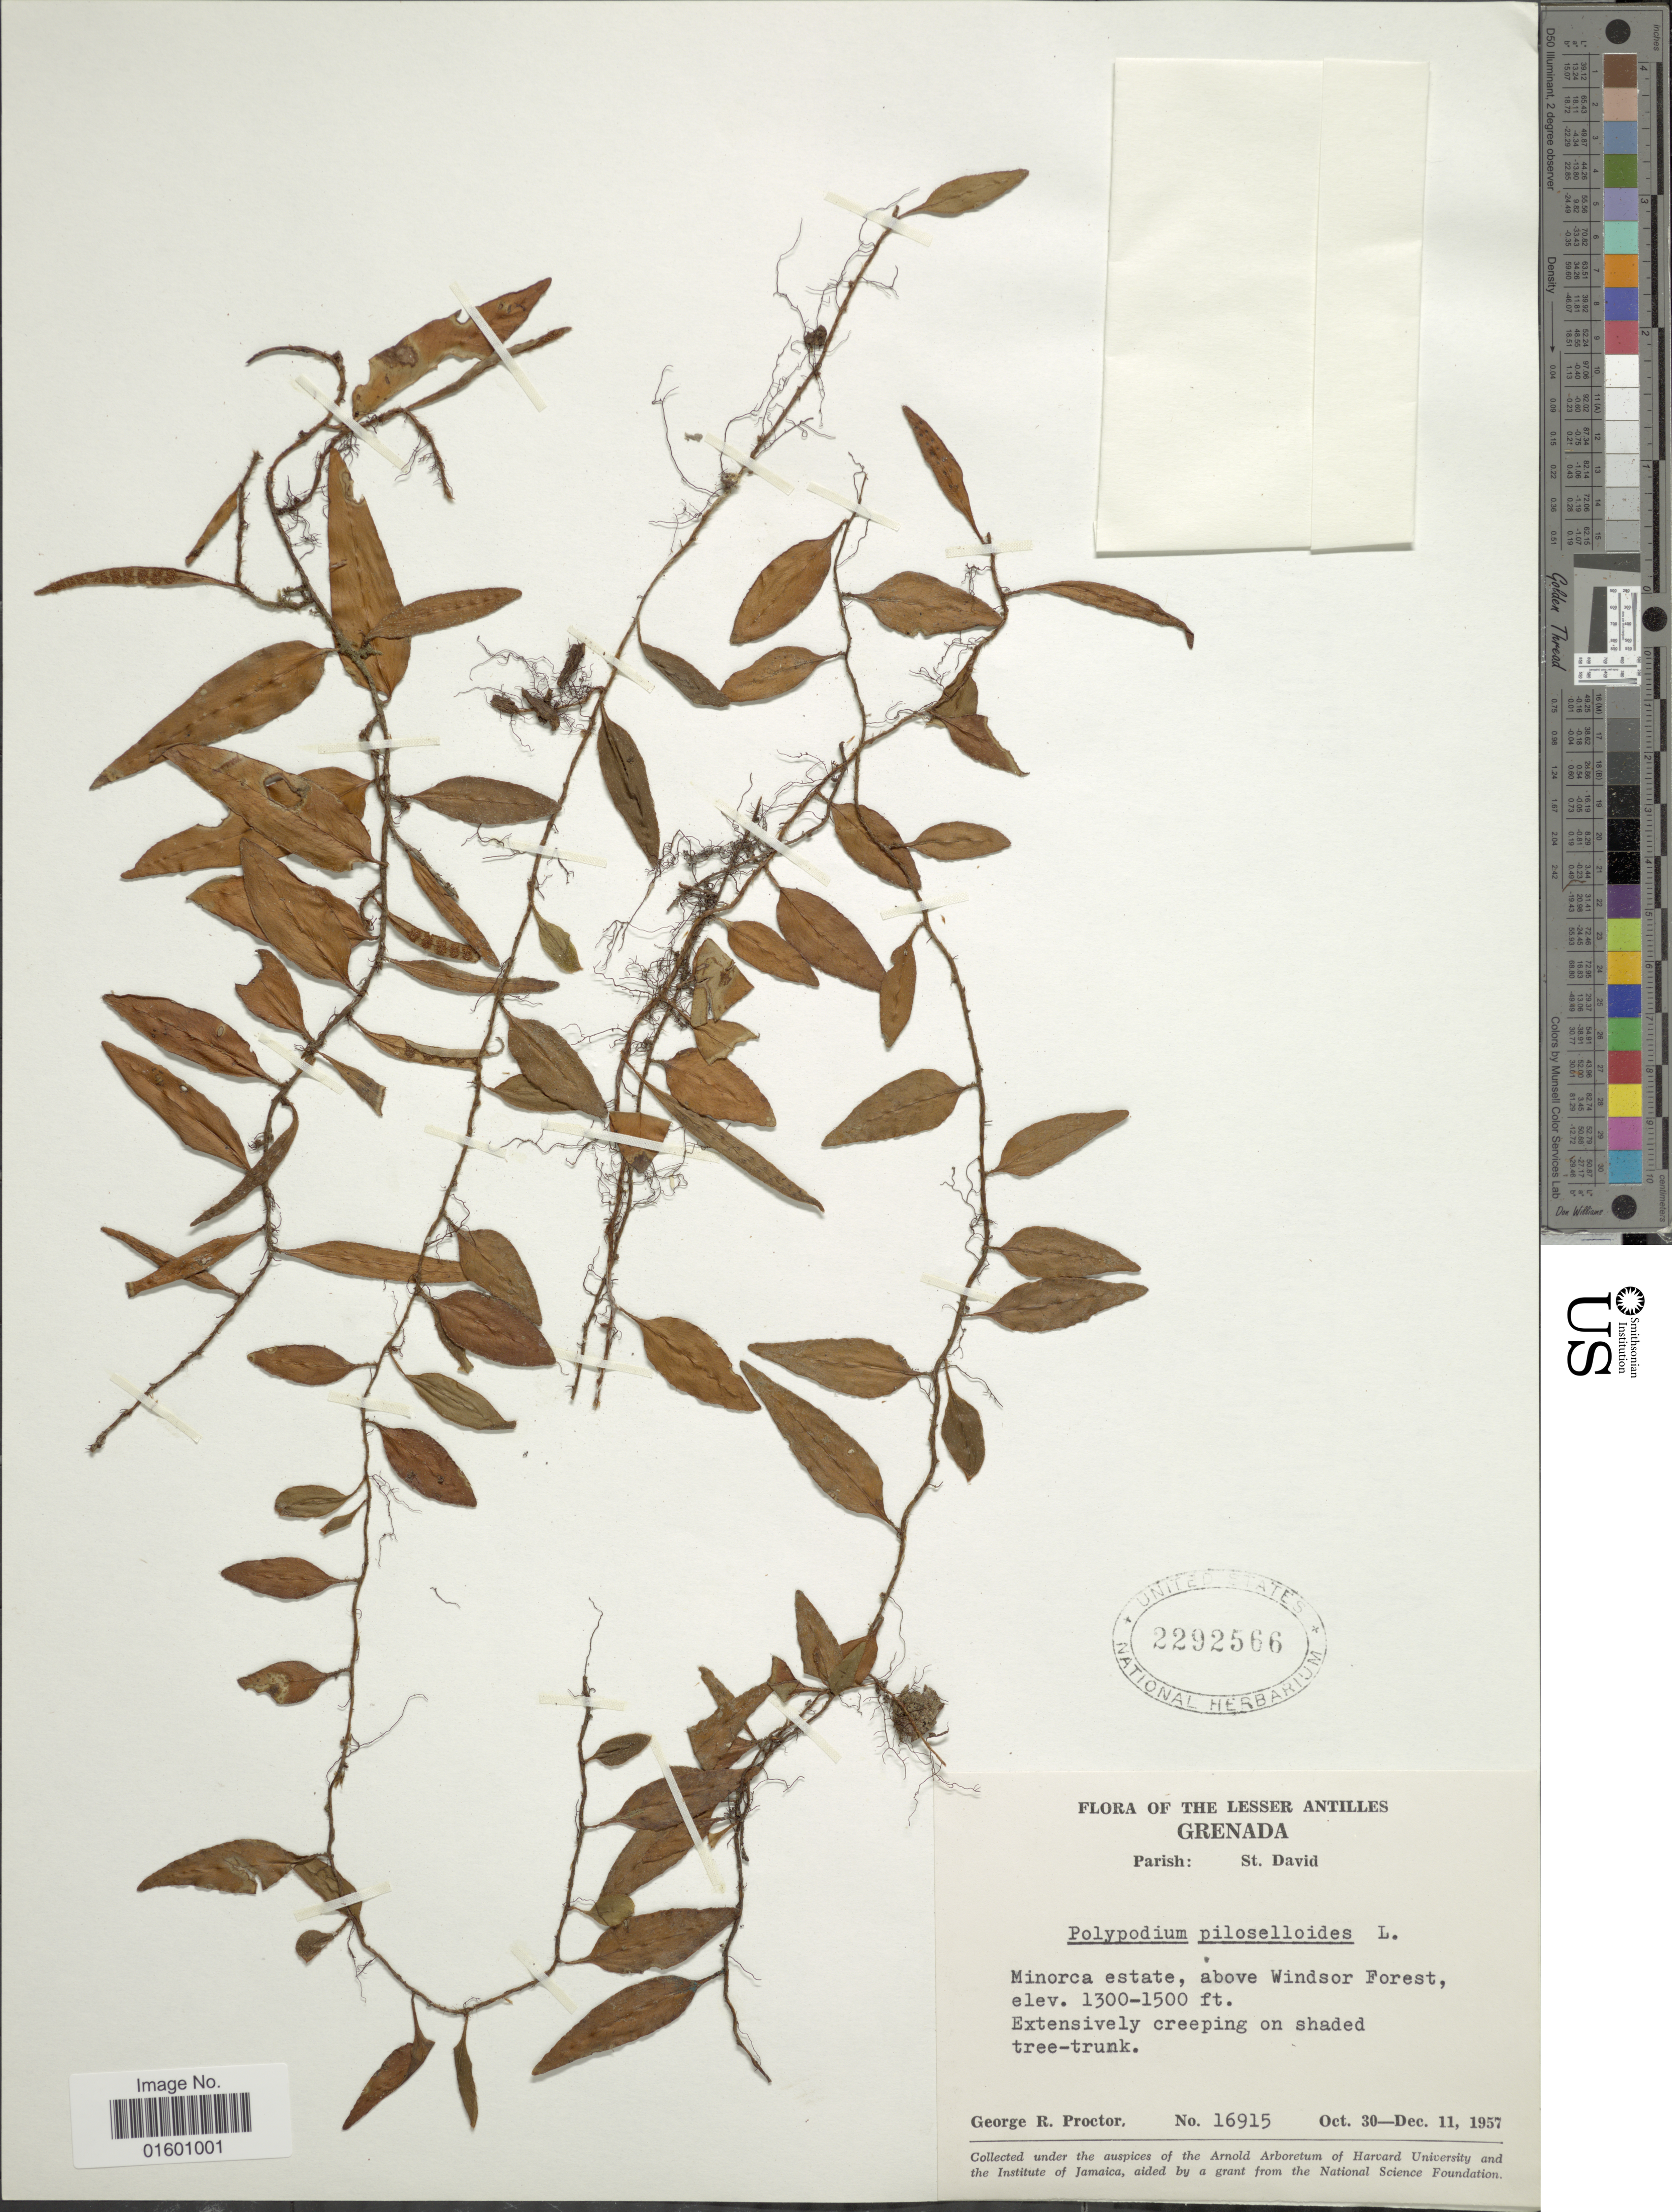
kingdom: Plantae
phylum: Tracheophyta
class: Polypodiopsida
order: Polypodiales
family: Polypodiaceae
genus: Microgramma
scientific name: Microgramma tobagensis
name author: (C. Chr.) C.D. Adams & Baksh-Com.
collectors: G. Proctor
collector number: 16915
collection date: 1957-10-30/1957-12-11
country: Grenada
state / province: Saint David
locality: The Lesser Antilles, Minorca estate, above Windsor Forest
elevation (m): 396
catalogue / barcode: US 2292566